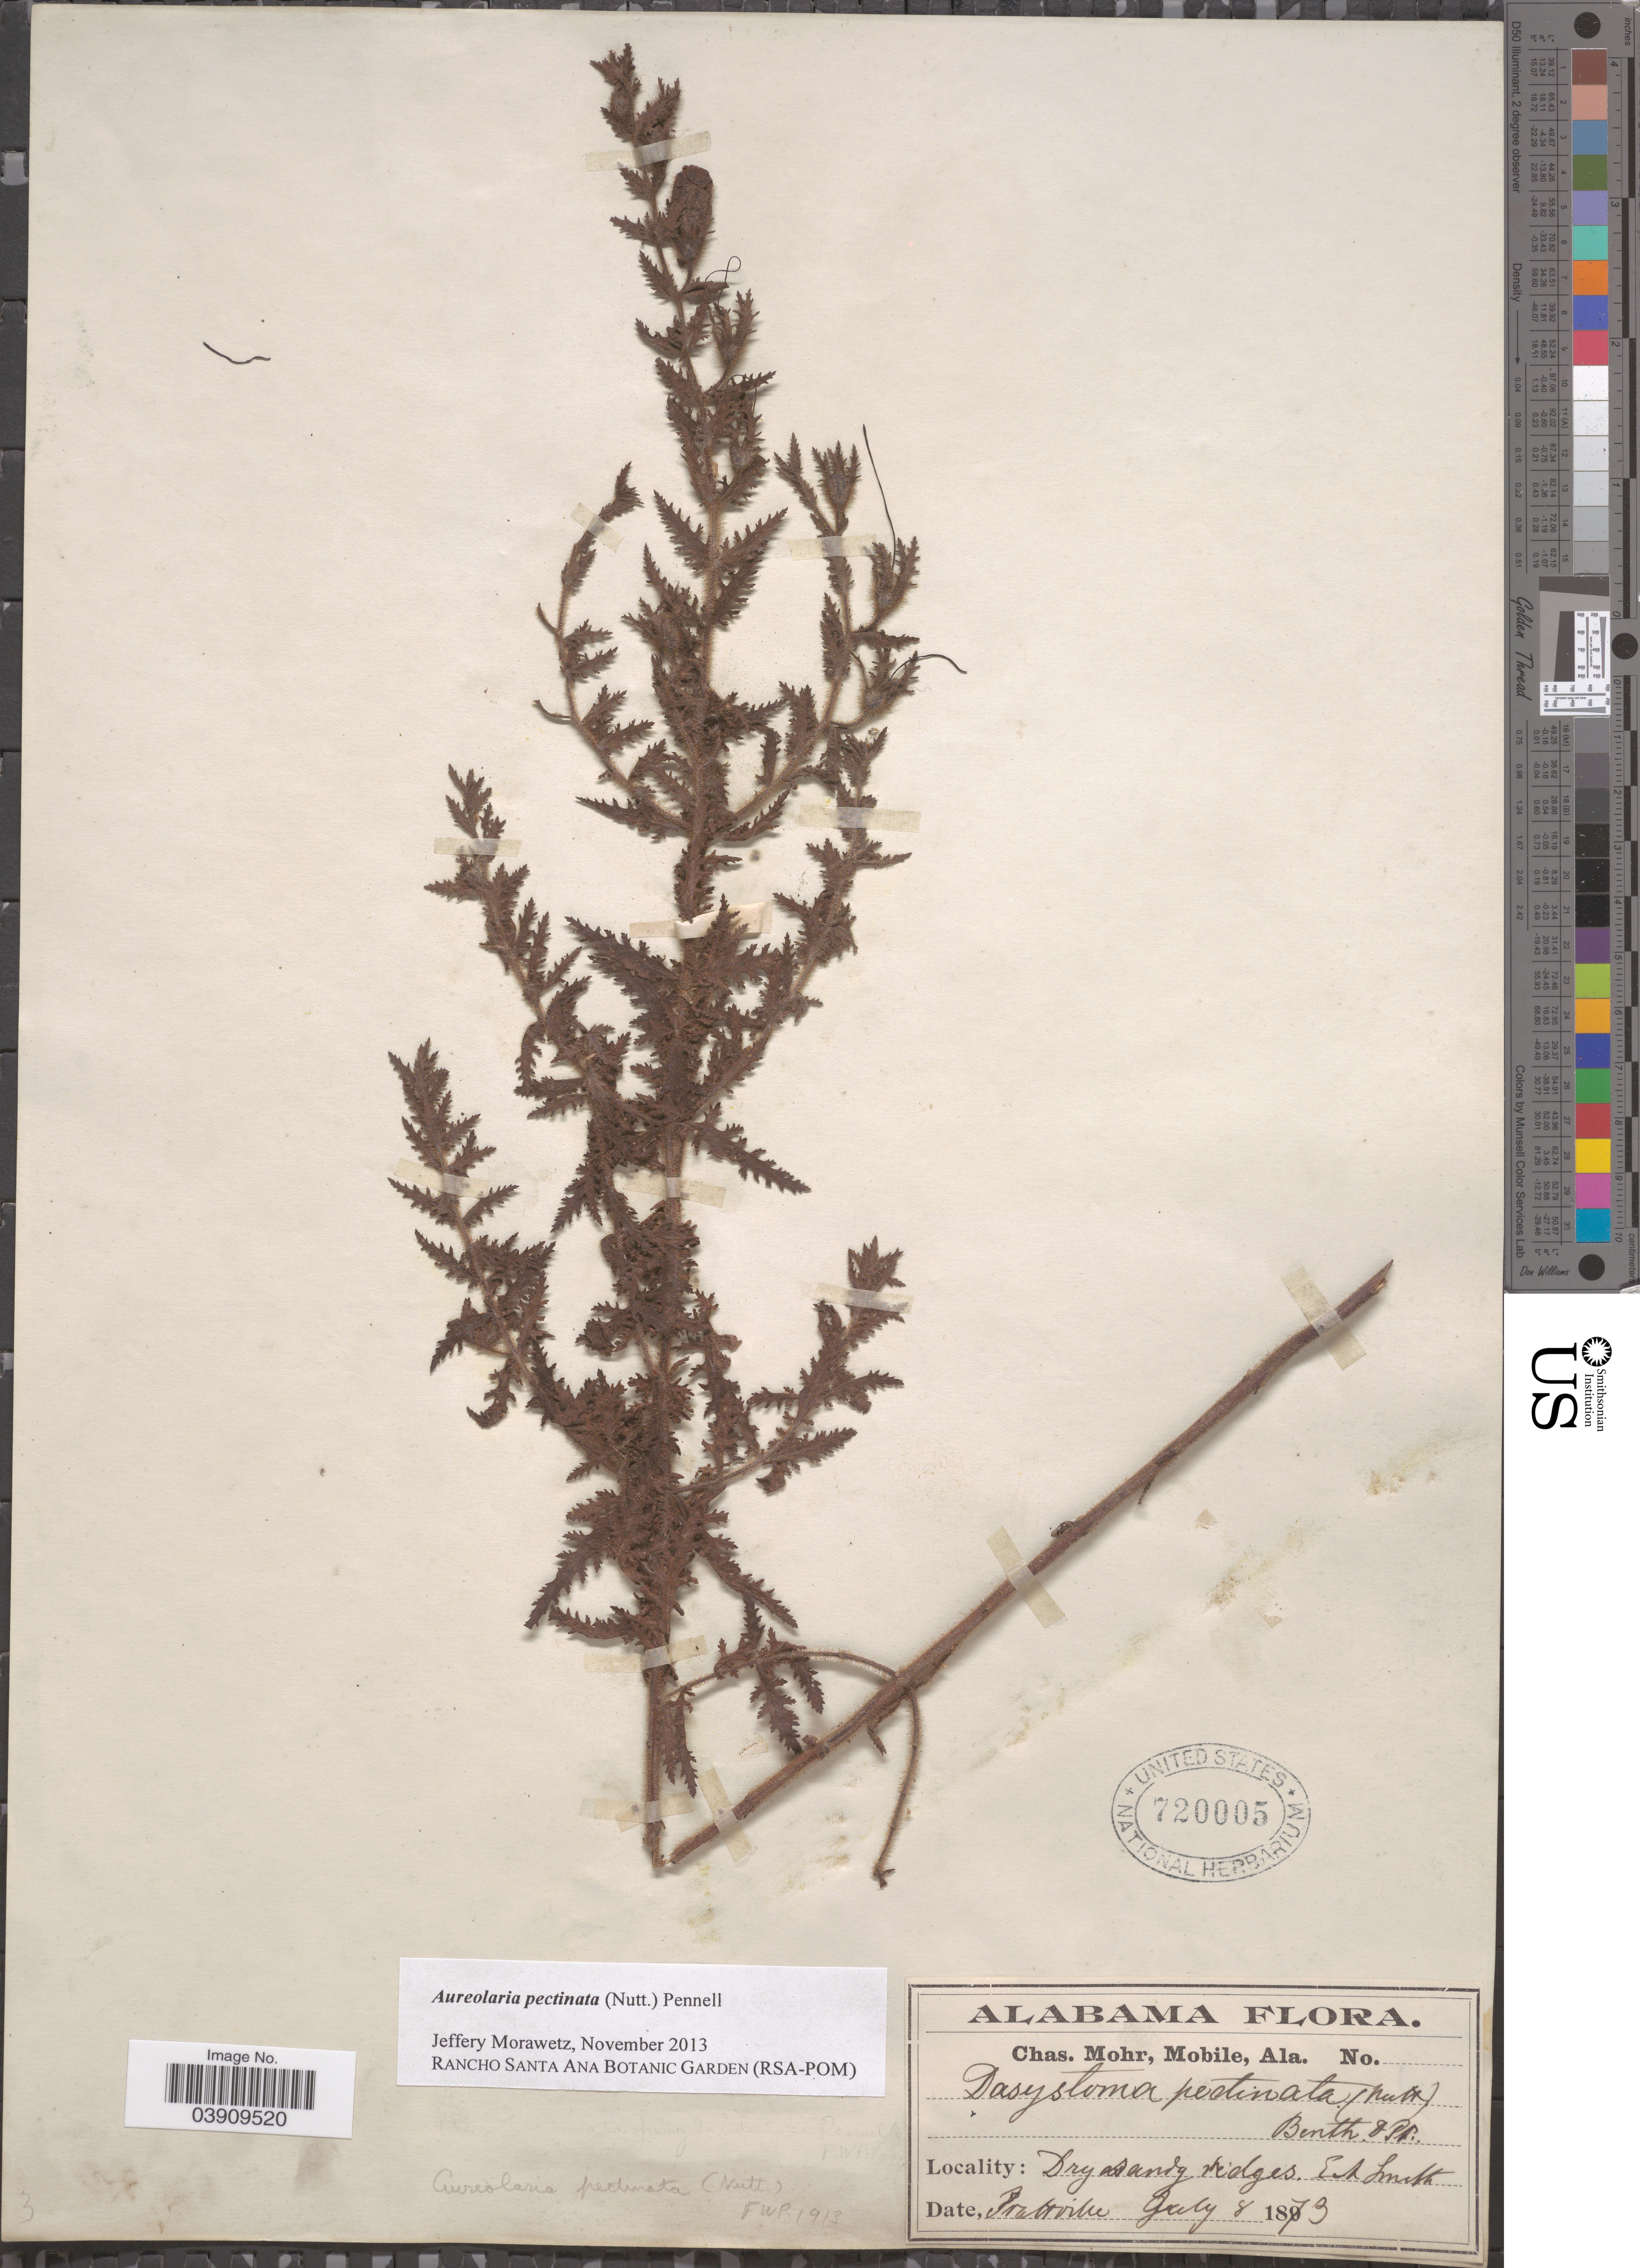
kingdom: Plantae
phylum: Tracheophyta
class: Magnoliopsida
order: Lamiales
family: Orobanchaceae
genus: Aureolaria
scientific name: Aureolaria pectinata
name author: (Nutt.) Pennell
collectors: E. A. Smith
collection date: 1873-07-08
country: United States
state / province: Alabama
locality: Prattville.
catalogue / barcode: US 720005